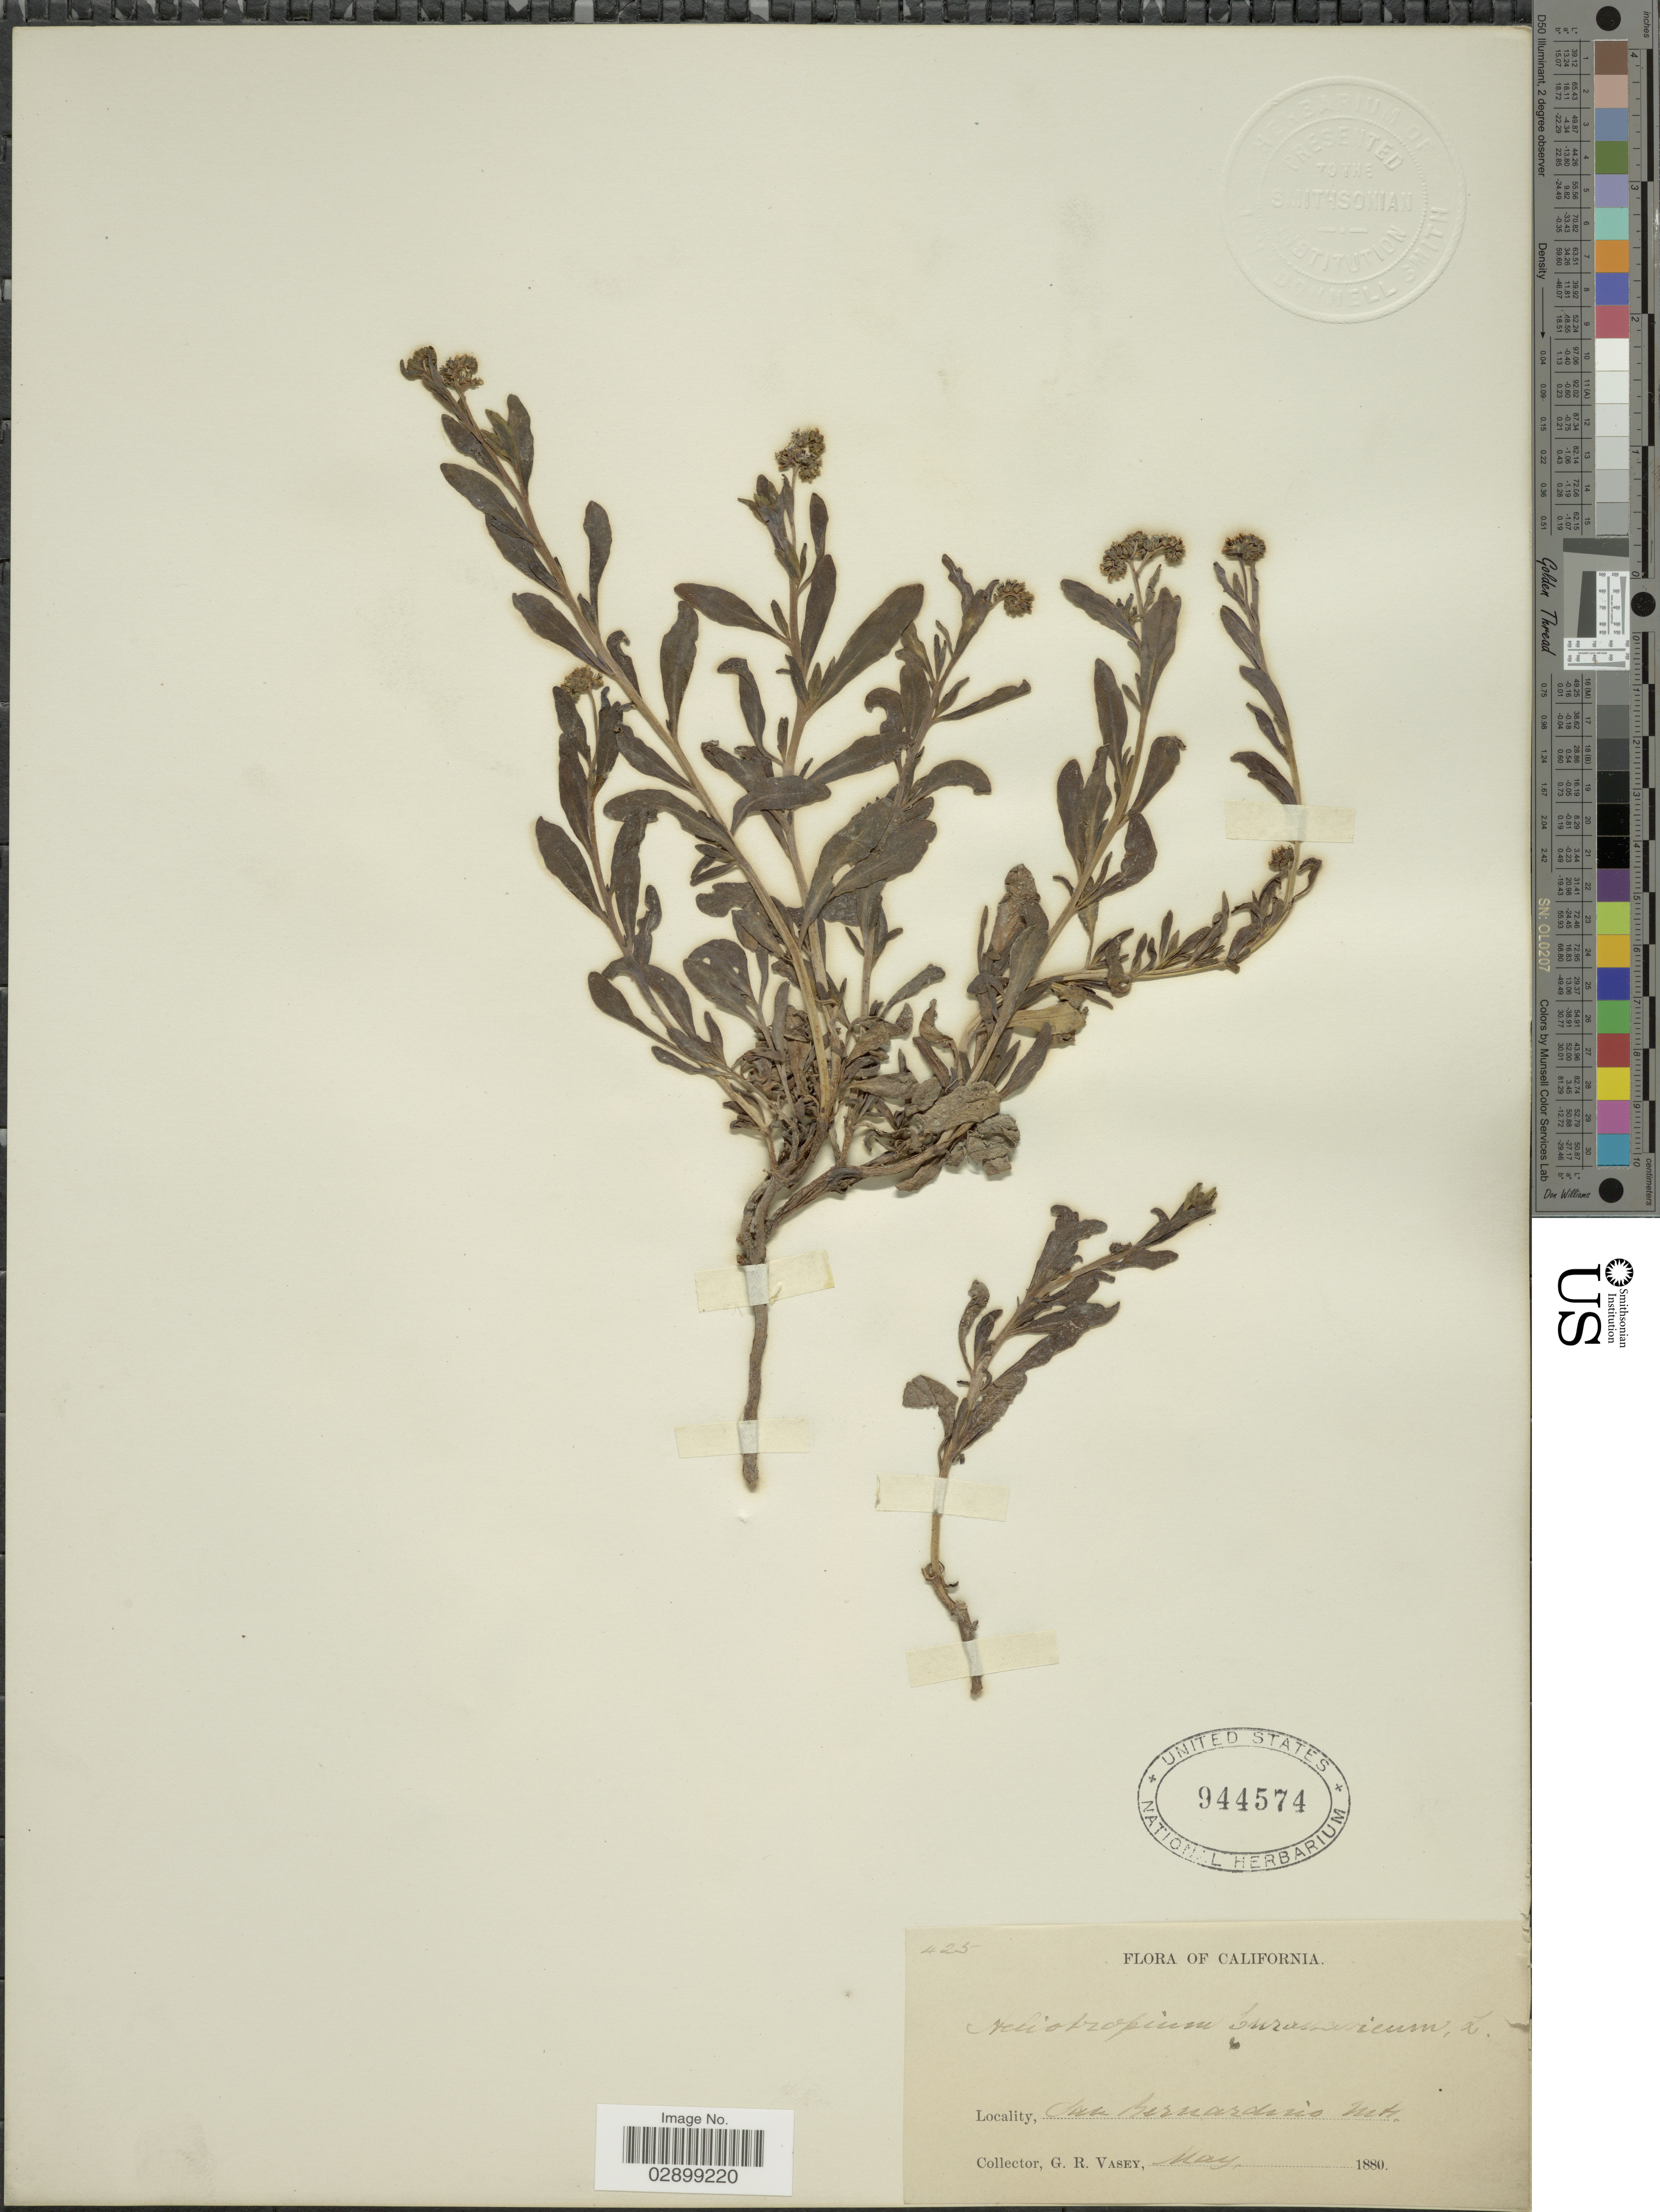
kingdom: Plantae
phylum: Tracheophyta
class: Magnoliopsida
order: Boraginales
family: Heliotropiaceae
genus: Heliotropium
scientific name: Heliotropium sp.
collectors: G. R. Vasey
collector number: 425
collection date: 1880-05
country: United States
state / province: California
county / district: San Bernardino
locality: San Bernardino Mts.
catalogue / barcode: US 944574